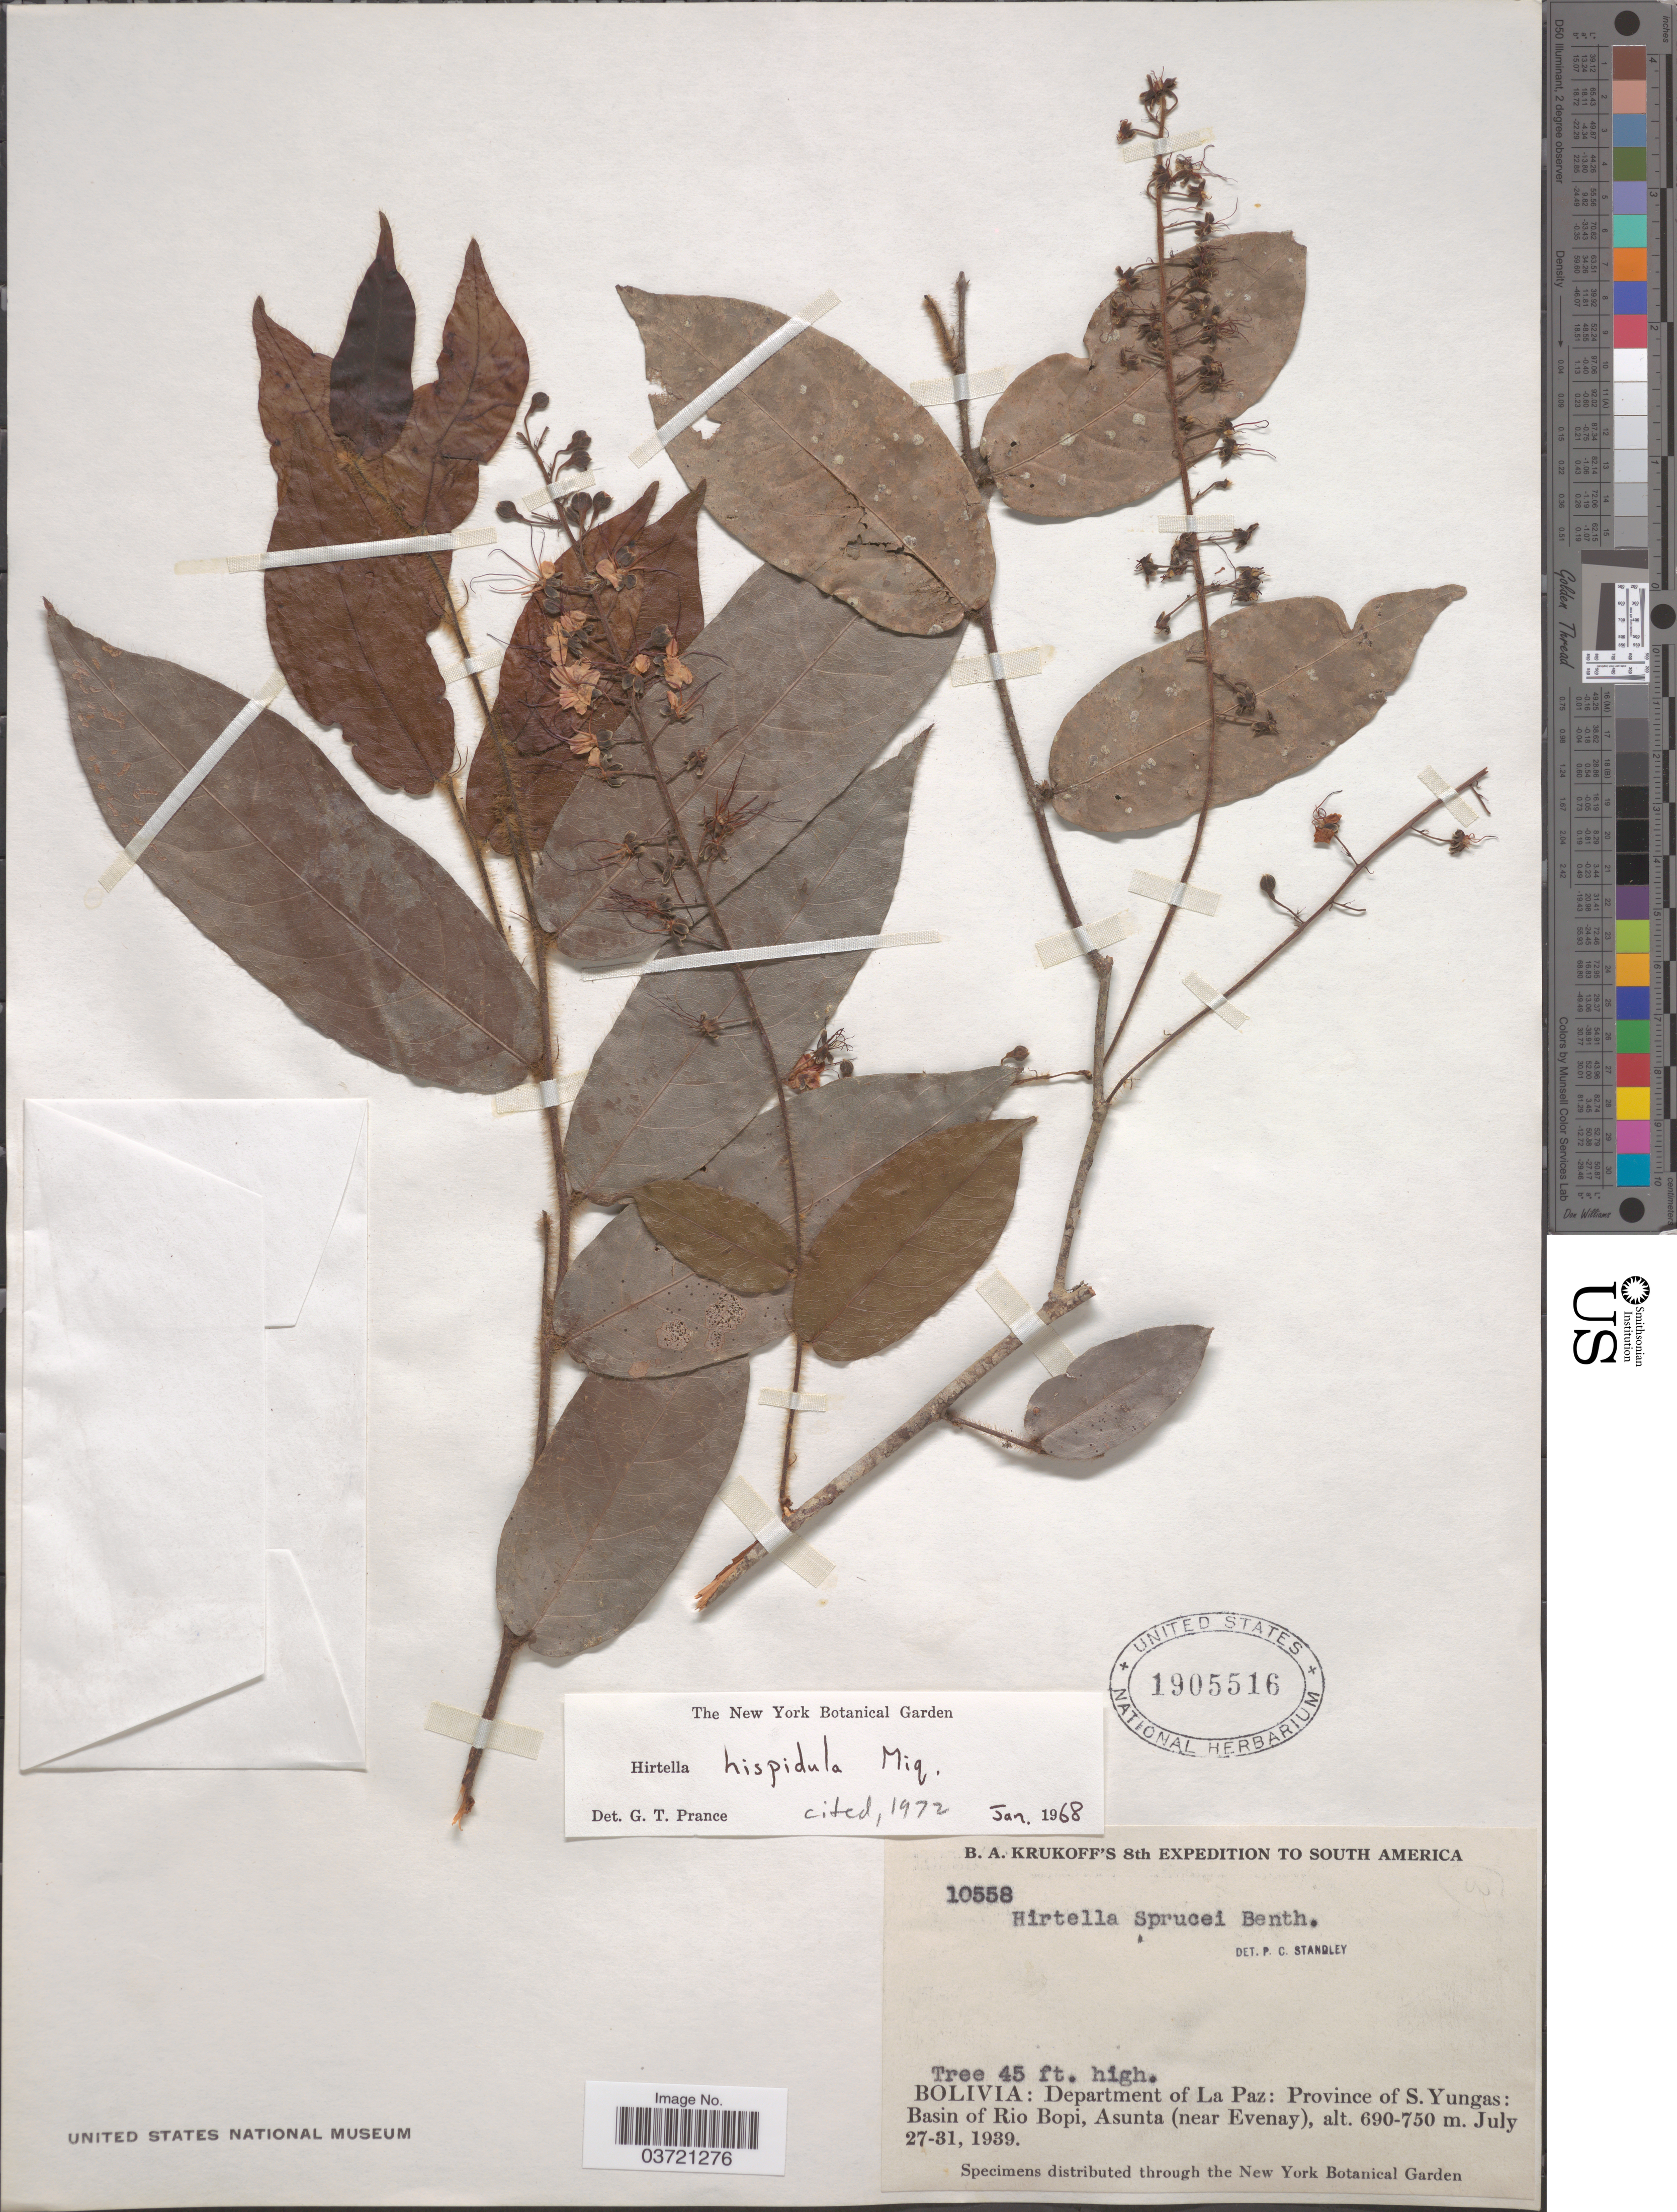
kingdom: Plantae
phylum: Tracheophyta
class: Magnoliopsida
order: Malpighiales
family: Chrysobalanaceae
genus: Hirtella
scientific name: Hirtella hispidula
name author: Miq.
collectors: B. A. Krukoff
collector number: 10558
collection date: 1939-07-27/1939-07-31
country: Bolivia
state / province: La Paz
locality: Department of La Paz: Province of S. Yungas: Basin of Rio Bopi, Asunta (near Evenay).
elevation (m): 690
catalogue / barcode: US 1905516